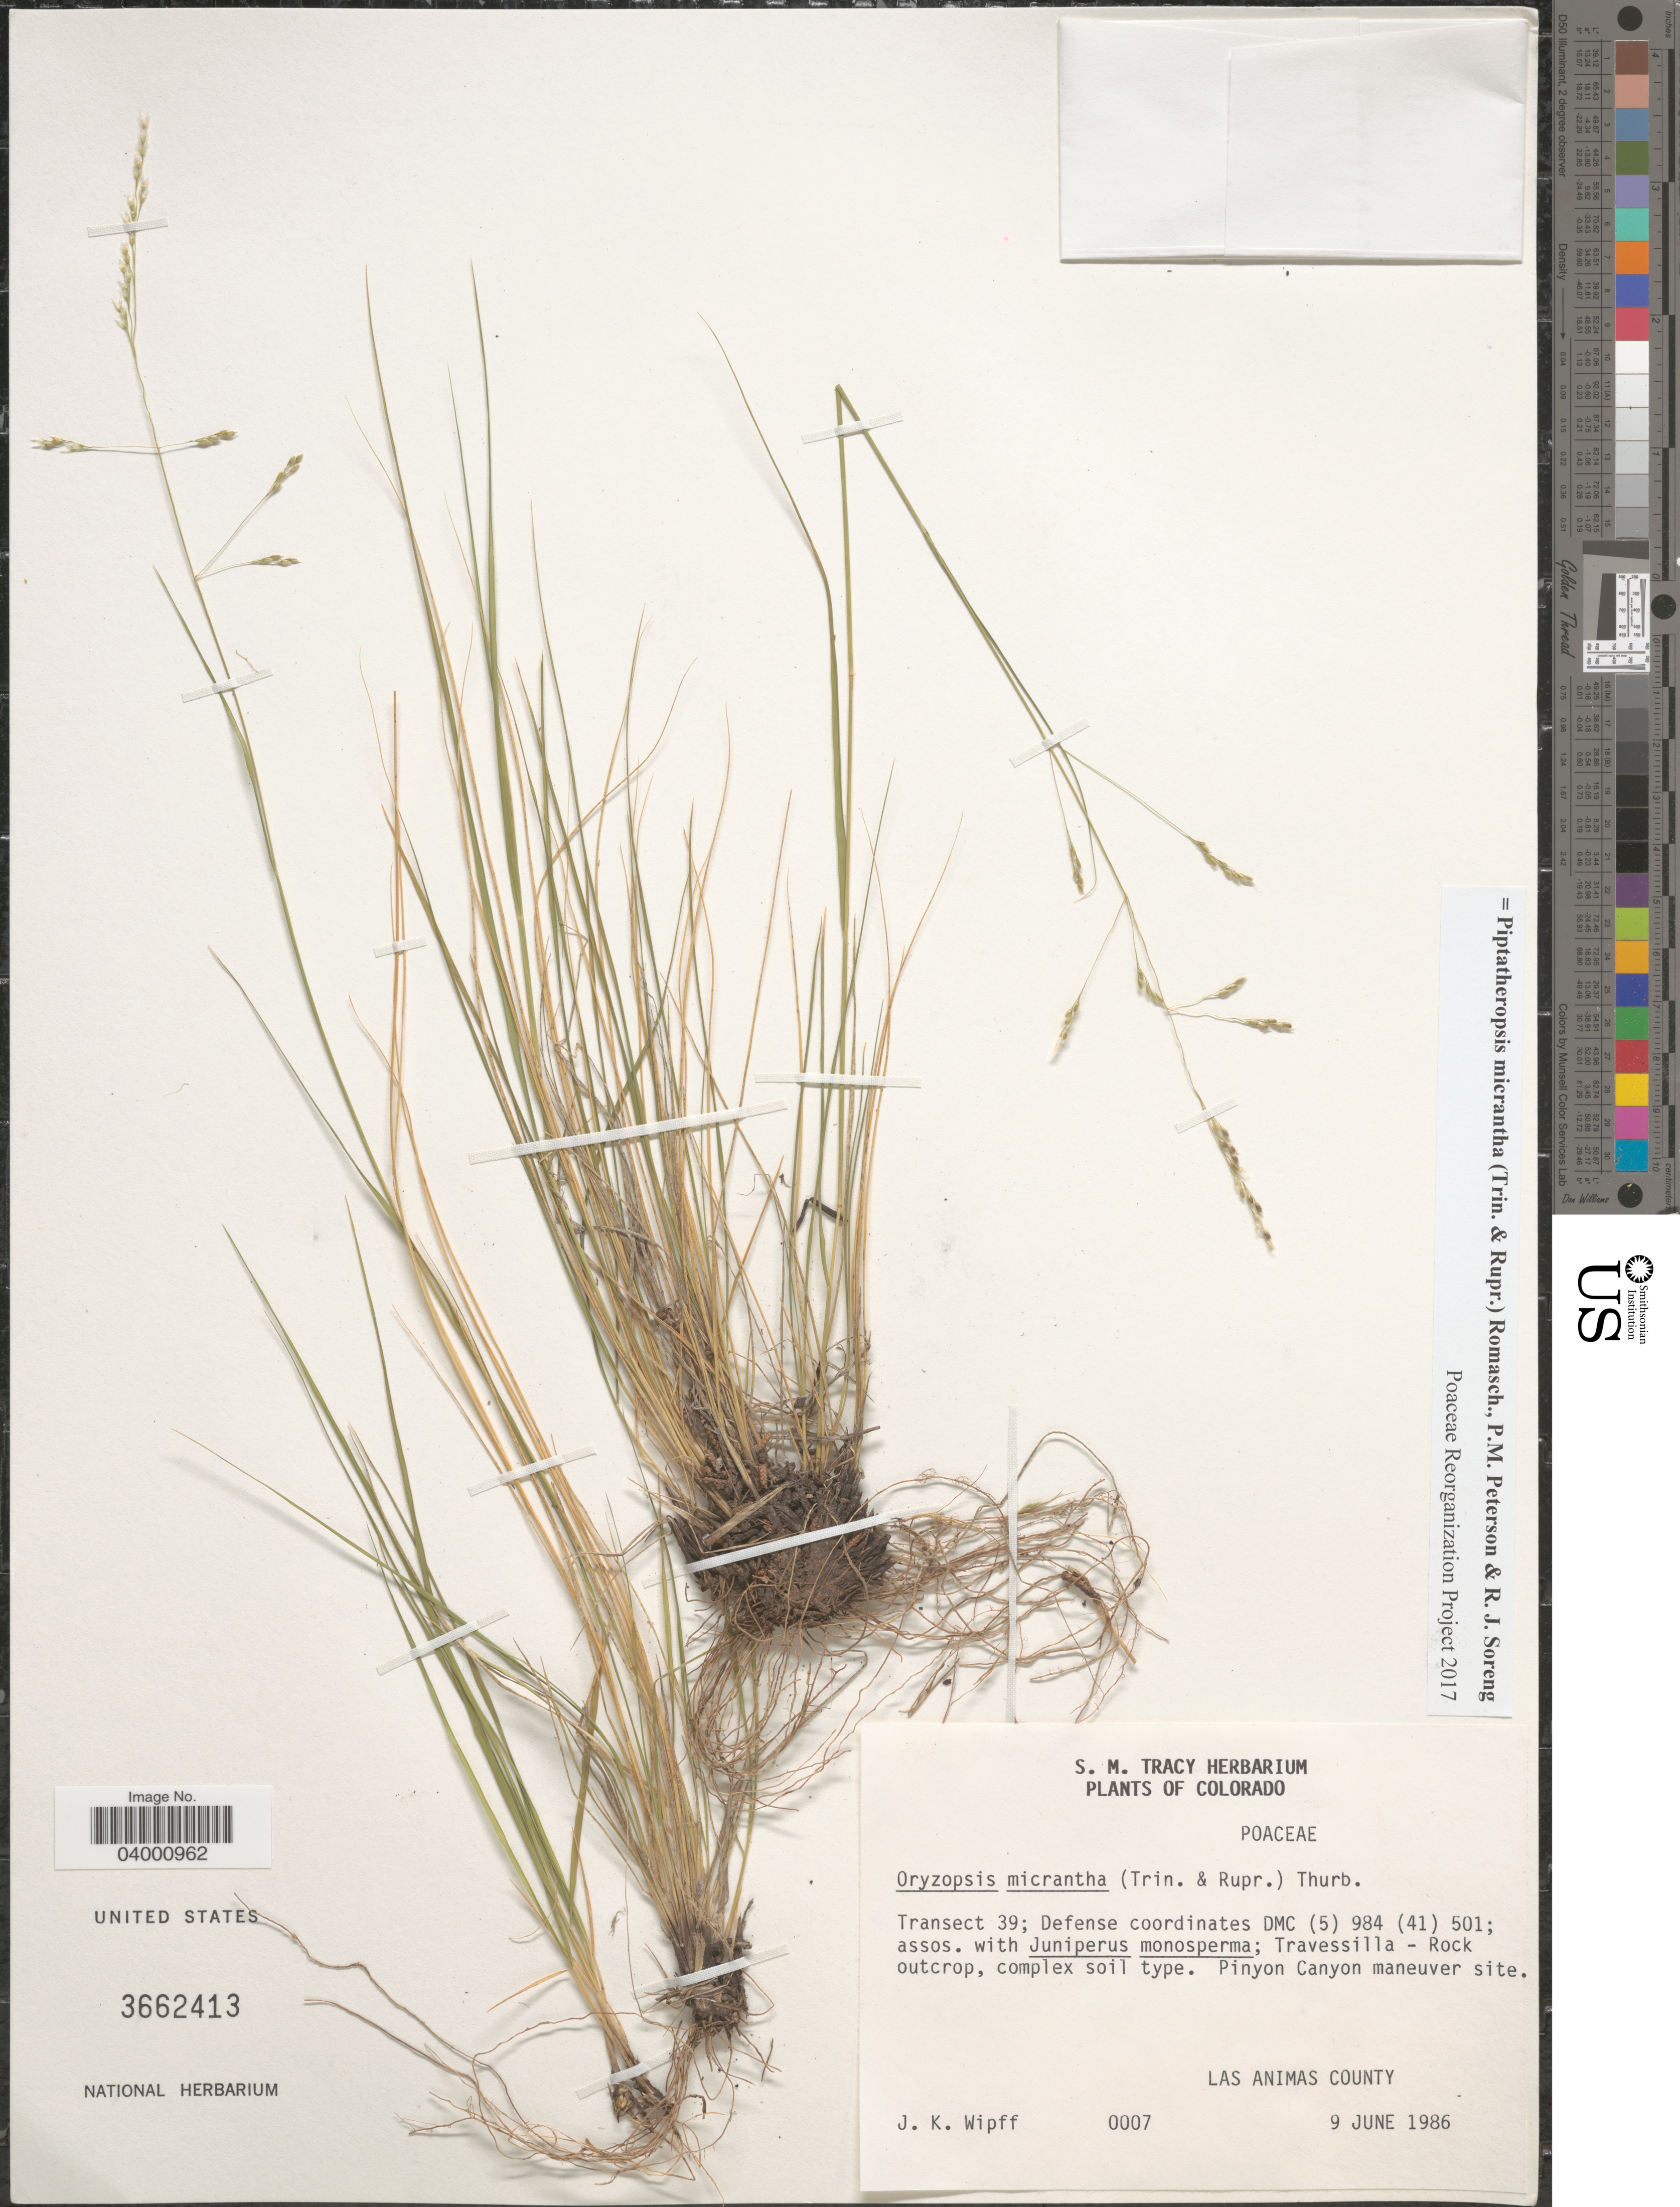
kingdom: Plantae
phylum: Tracheophyta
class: Liliopsida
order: Poales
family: Poaceae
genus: Piptatheropsis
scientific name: Piptatheropsis micrantha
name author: (Trin. & Rupr.) Romasch.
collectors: J. K. Wipff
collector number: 0007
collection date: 1986-06-09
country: United States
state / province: Colorado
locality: Transect 39. Pinyon Canyon maneuver site. Las Animas County.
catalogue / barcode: US 3662413